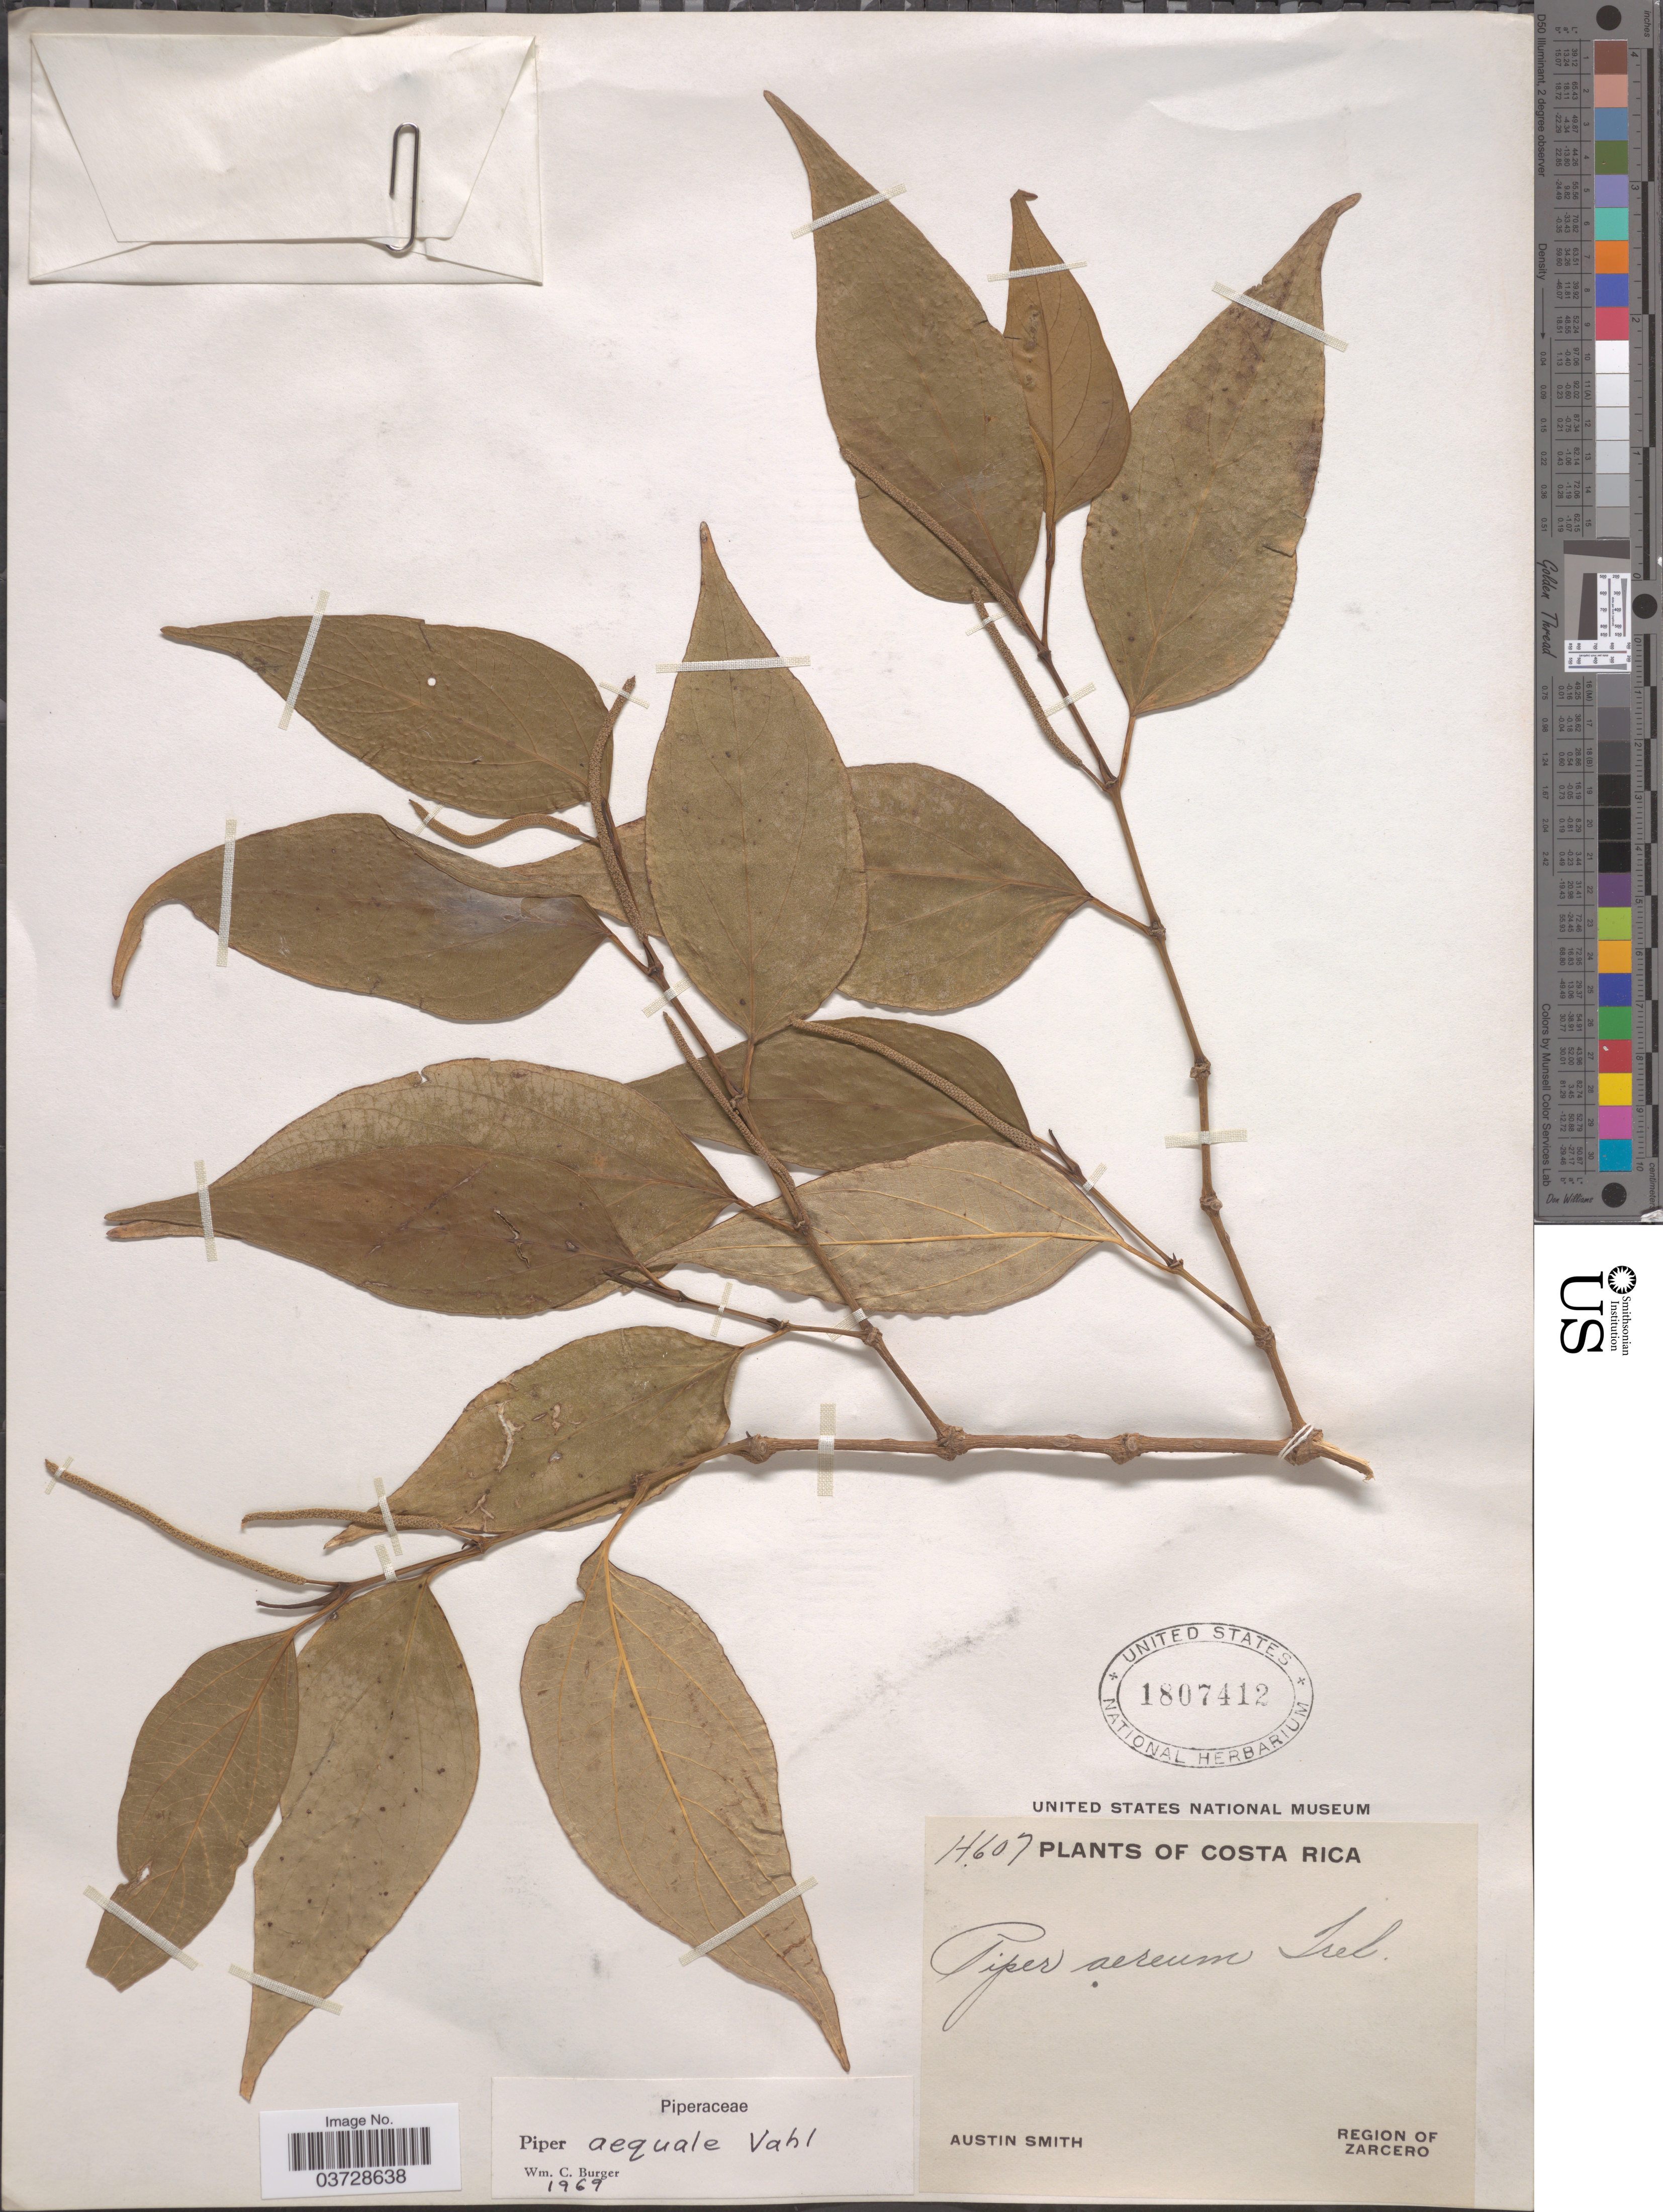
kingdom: Plantae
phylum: Tracheophyta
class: Magnoliopsida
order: Piperales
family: Piperaceae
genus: Piper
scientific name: Piper aequale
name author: Vahl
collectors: Aust P. Smith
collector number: H607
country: Costa Rica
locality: Region of Zarcero.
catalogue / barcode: US 1807412